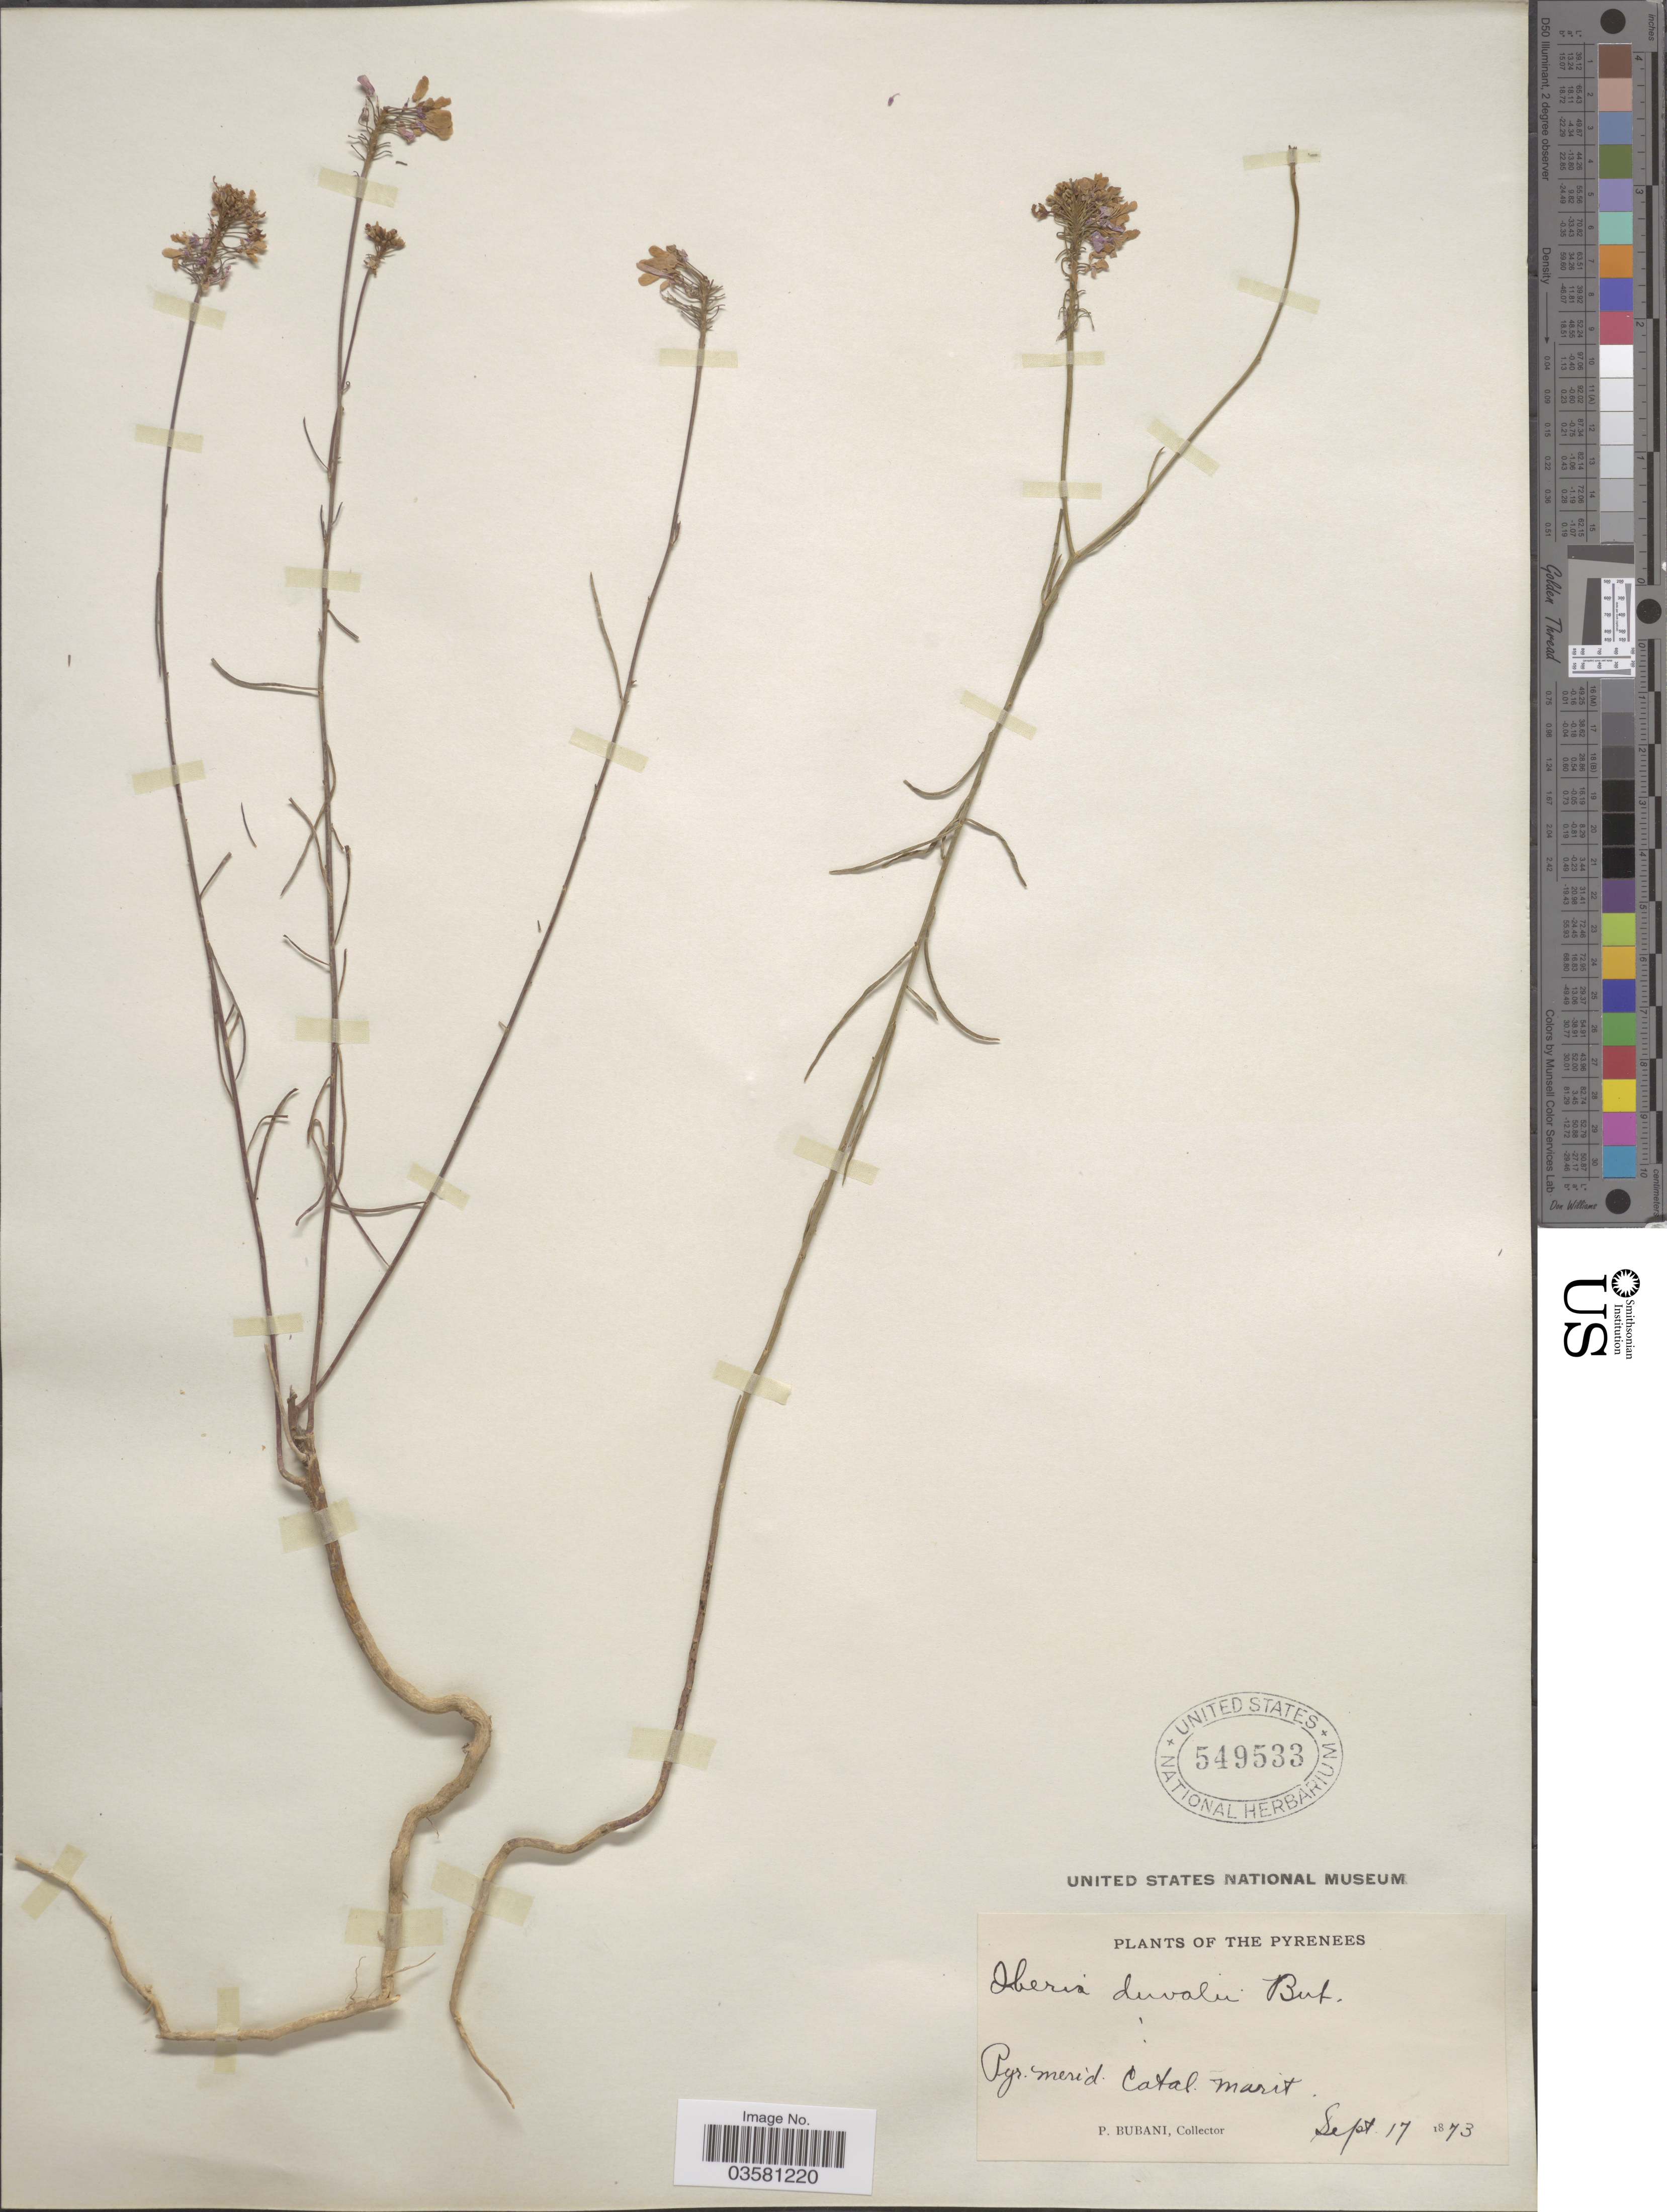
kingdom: Plantae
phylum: Tracheophyta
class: Magnoliopsida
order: Brassicales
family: Brassicaceae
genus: Iberis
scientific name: Iberis dunalii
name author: (Bubani) Cadevall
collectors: P. Bubani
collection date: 1873-09-17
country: Spain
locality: The Pyrenees. Pyr. merid. Catal. marit.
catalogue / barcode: US 549533